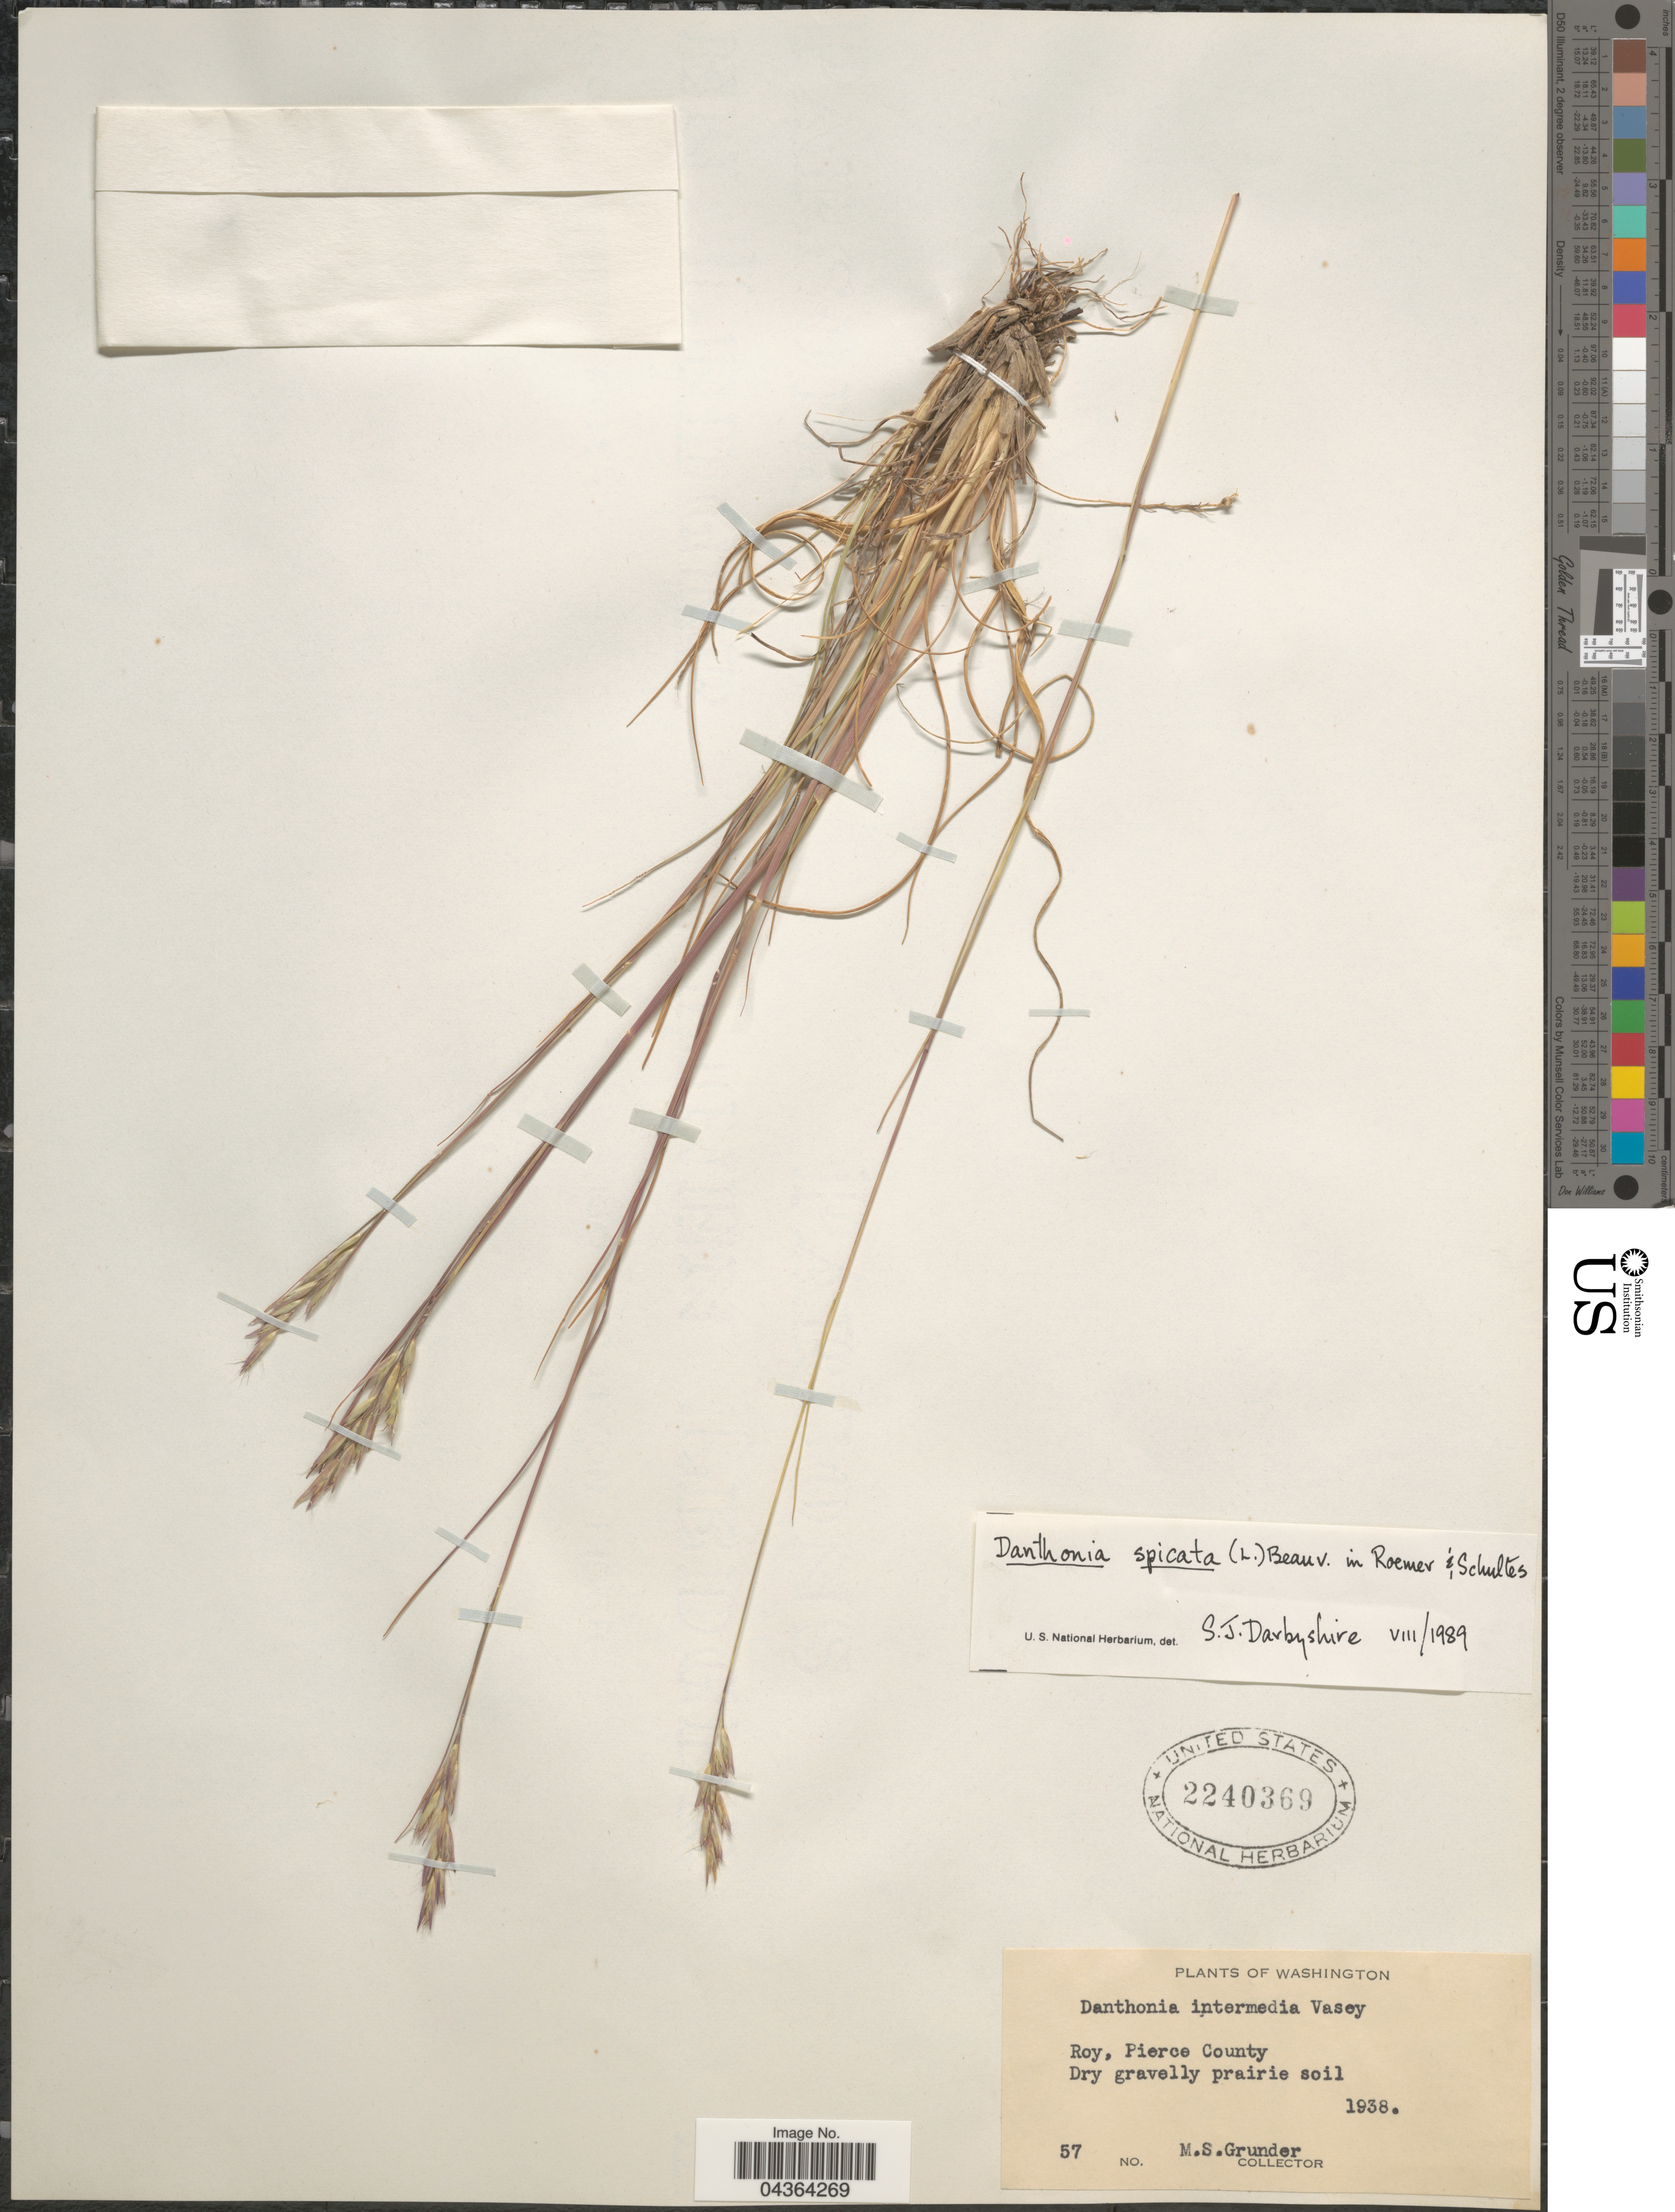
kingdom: Plantae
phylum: Tracheophyta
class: Liliopsida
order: Poales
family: Poaceae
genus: Danthonia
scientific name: Danthonia spicata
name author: (L.) P. Beauv. ex Roem. & Schult.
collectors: M. Grunder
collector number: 57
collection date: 1938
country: United States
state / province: Washington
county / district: Pierce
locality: Roy, Pierce County.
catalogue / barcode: US 2240369